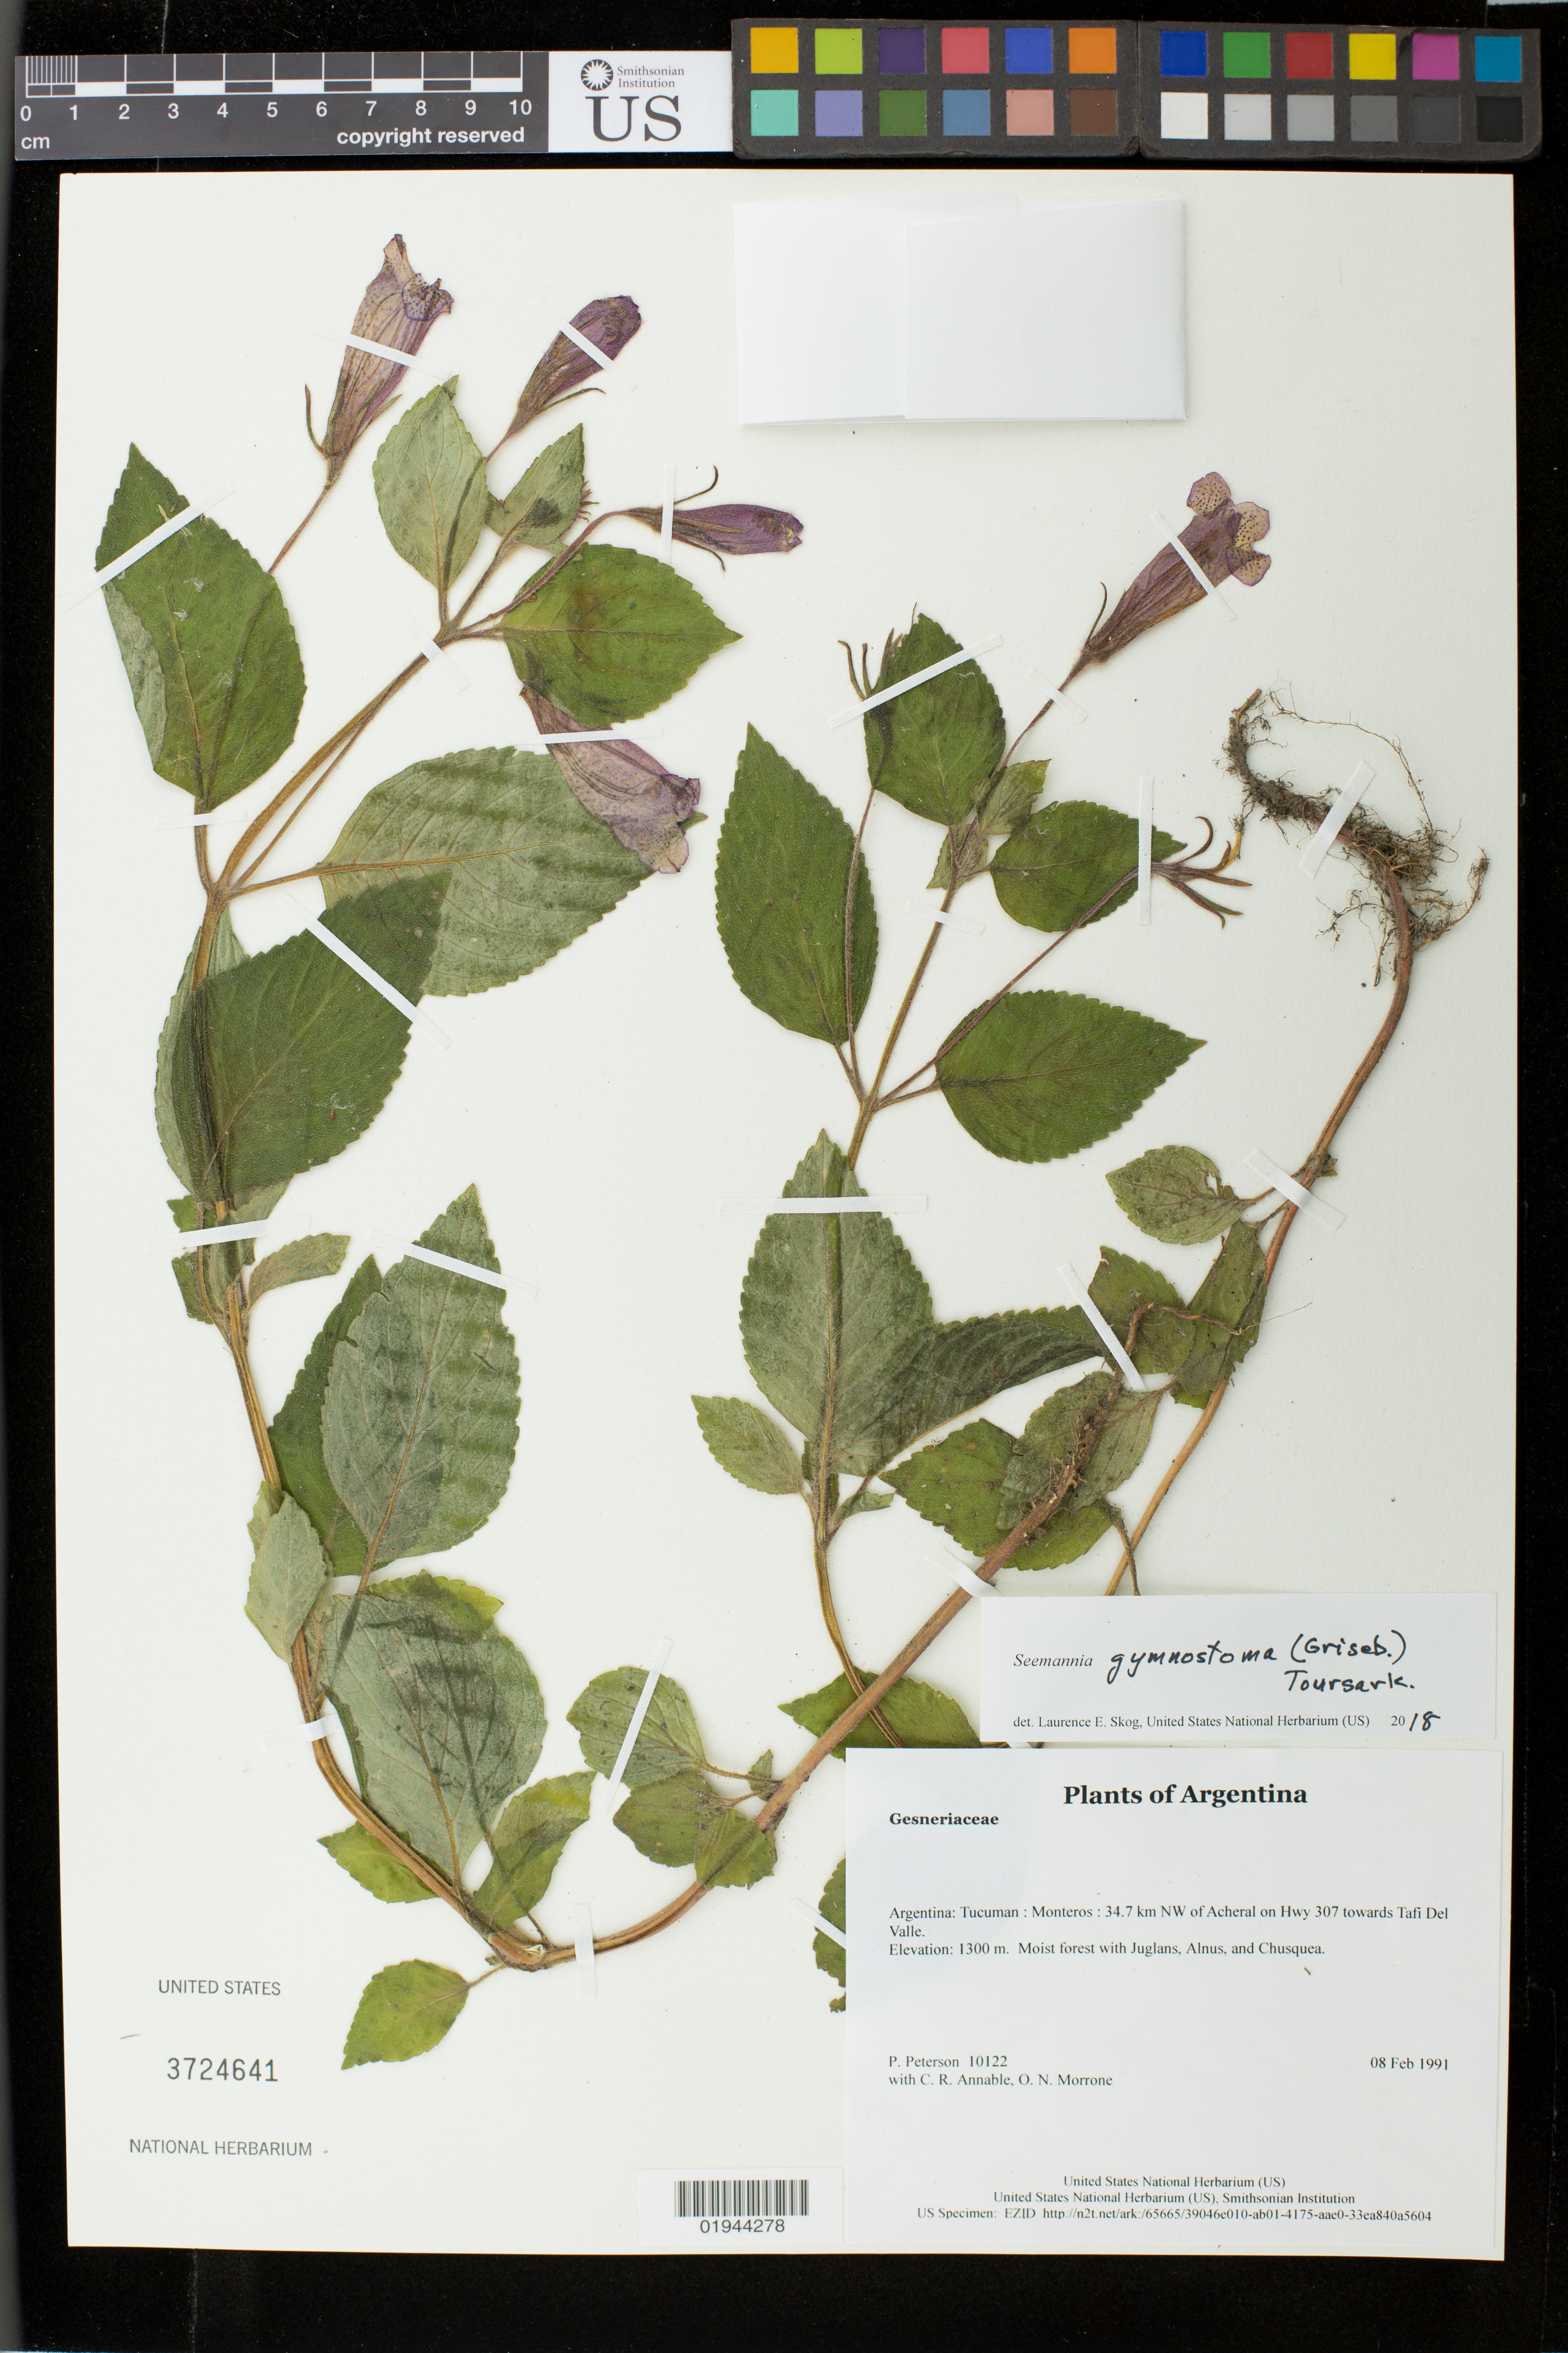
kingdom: Plantae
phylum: Tracheophyta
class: Magnoliopsida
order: Lamiales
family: Gesneriaceae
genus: Seemannia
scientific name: Seemannia gymnostoma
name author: (Griseb.) Toursark.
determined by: Skog, Laurence E.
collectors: P. Peterson, C. R. Annable & O. N. Morrone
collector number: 10122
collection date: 1991-02-08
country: Argentina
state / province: Tucuman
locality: Monteros : 34.7 km NW of Acheral on Hwy 307 towards Tafi Del Valle.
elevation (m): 1300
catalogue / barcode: US 3724641